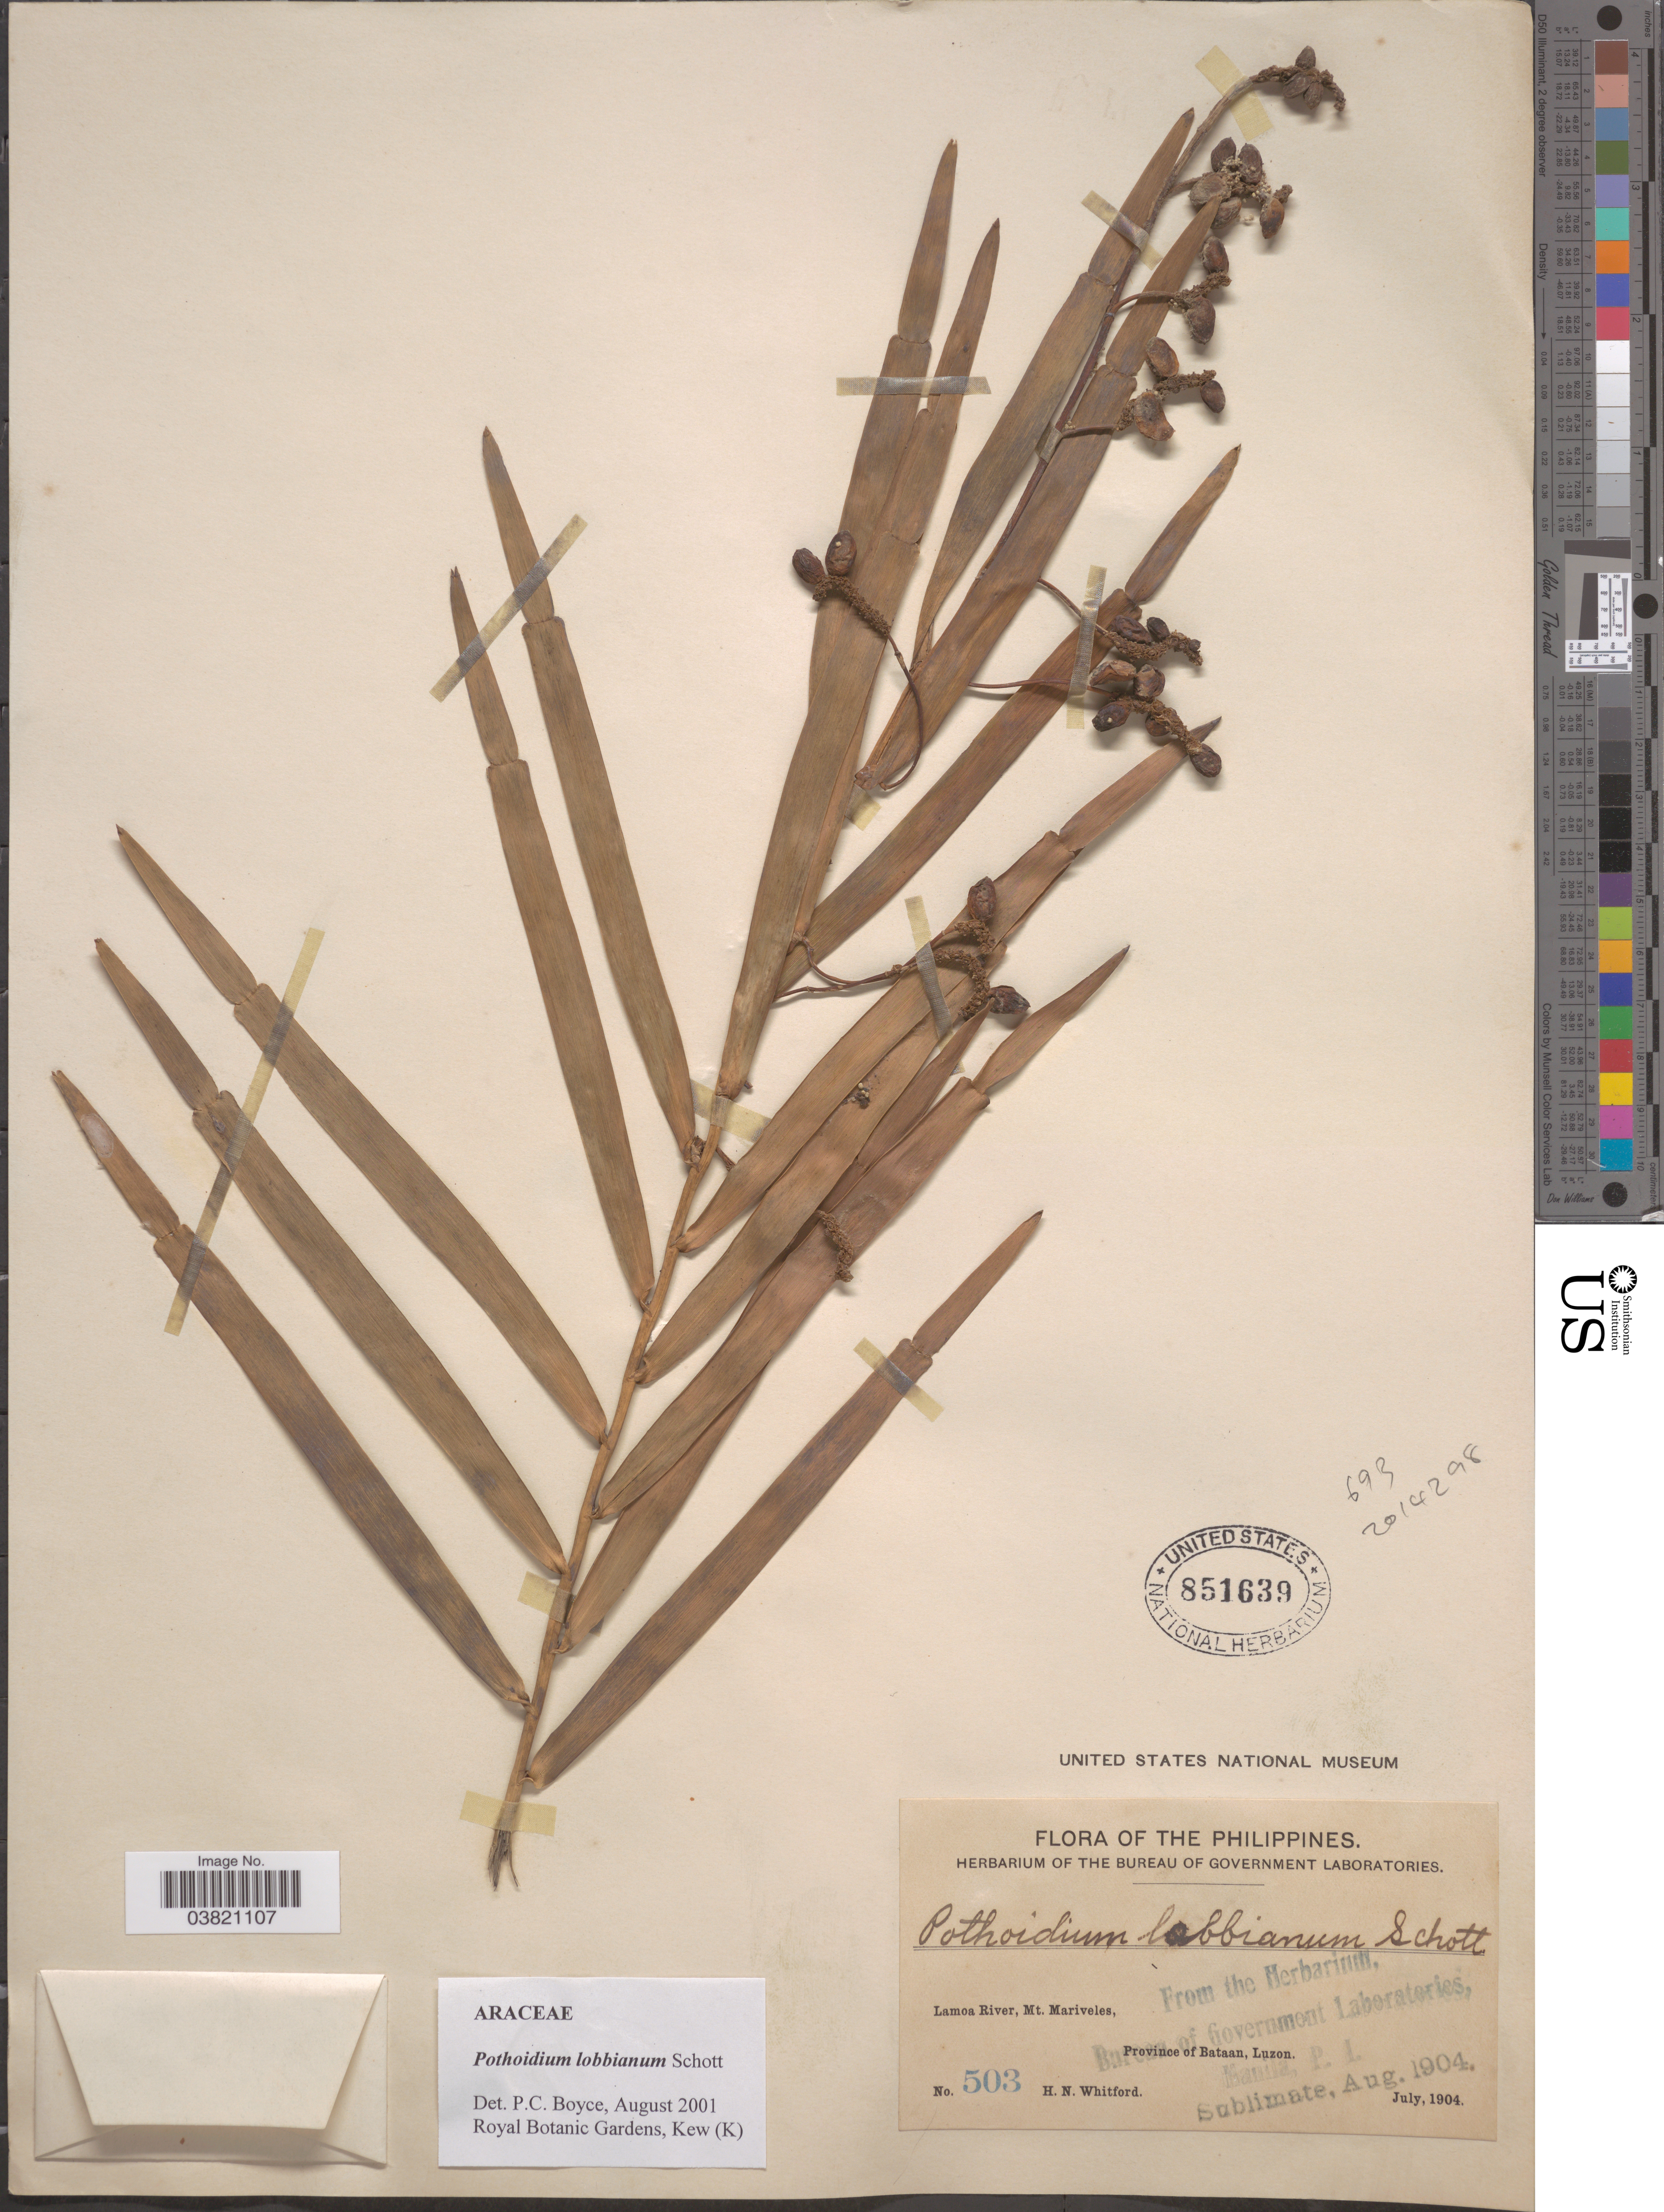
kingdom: Plantae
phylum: Tracheophyta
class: Liliopsida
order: Alismatales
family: Araceae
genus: Pothoidium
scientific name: Pothoidium lobbianum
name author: Schott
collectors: H. N. Whitford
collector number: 503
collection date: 1904-07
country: Philippines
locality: Lamoa River, Mt. Mariveles, Province of Bataan, Luzon.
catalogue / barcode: US 851639